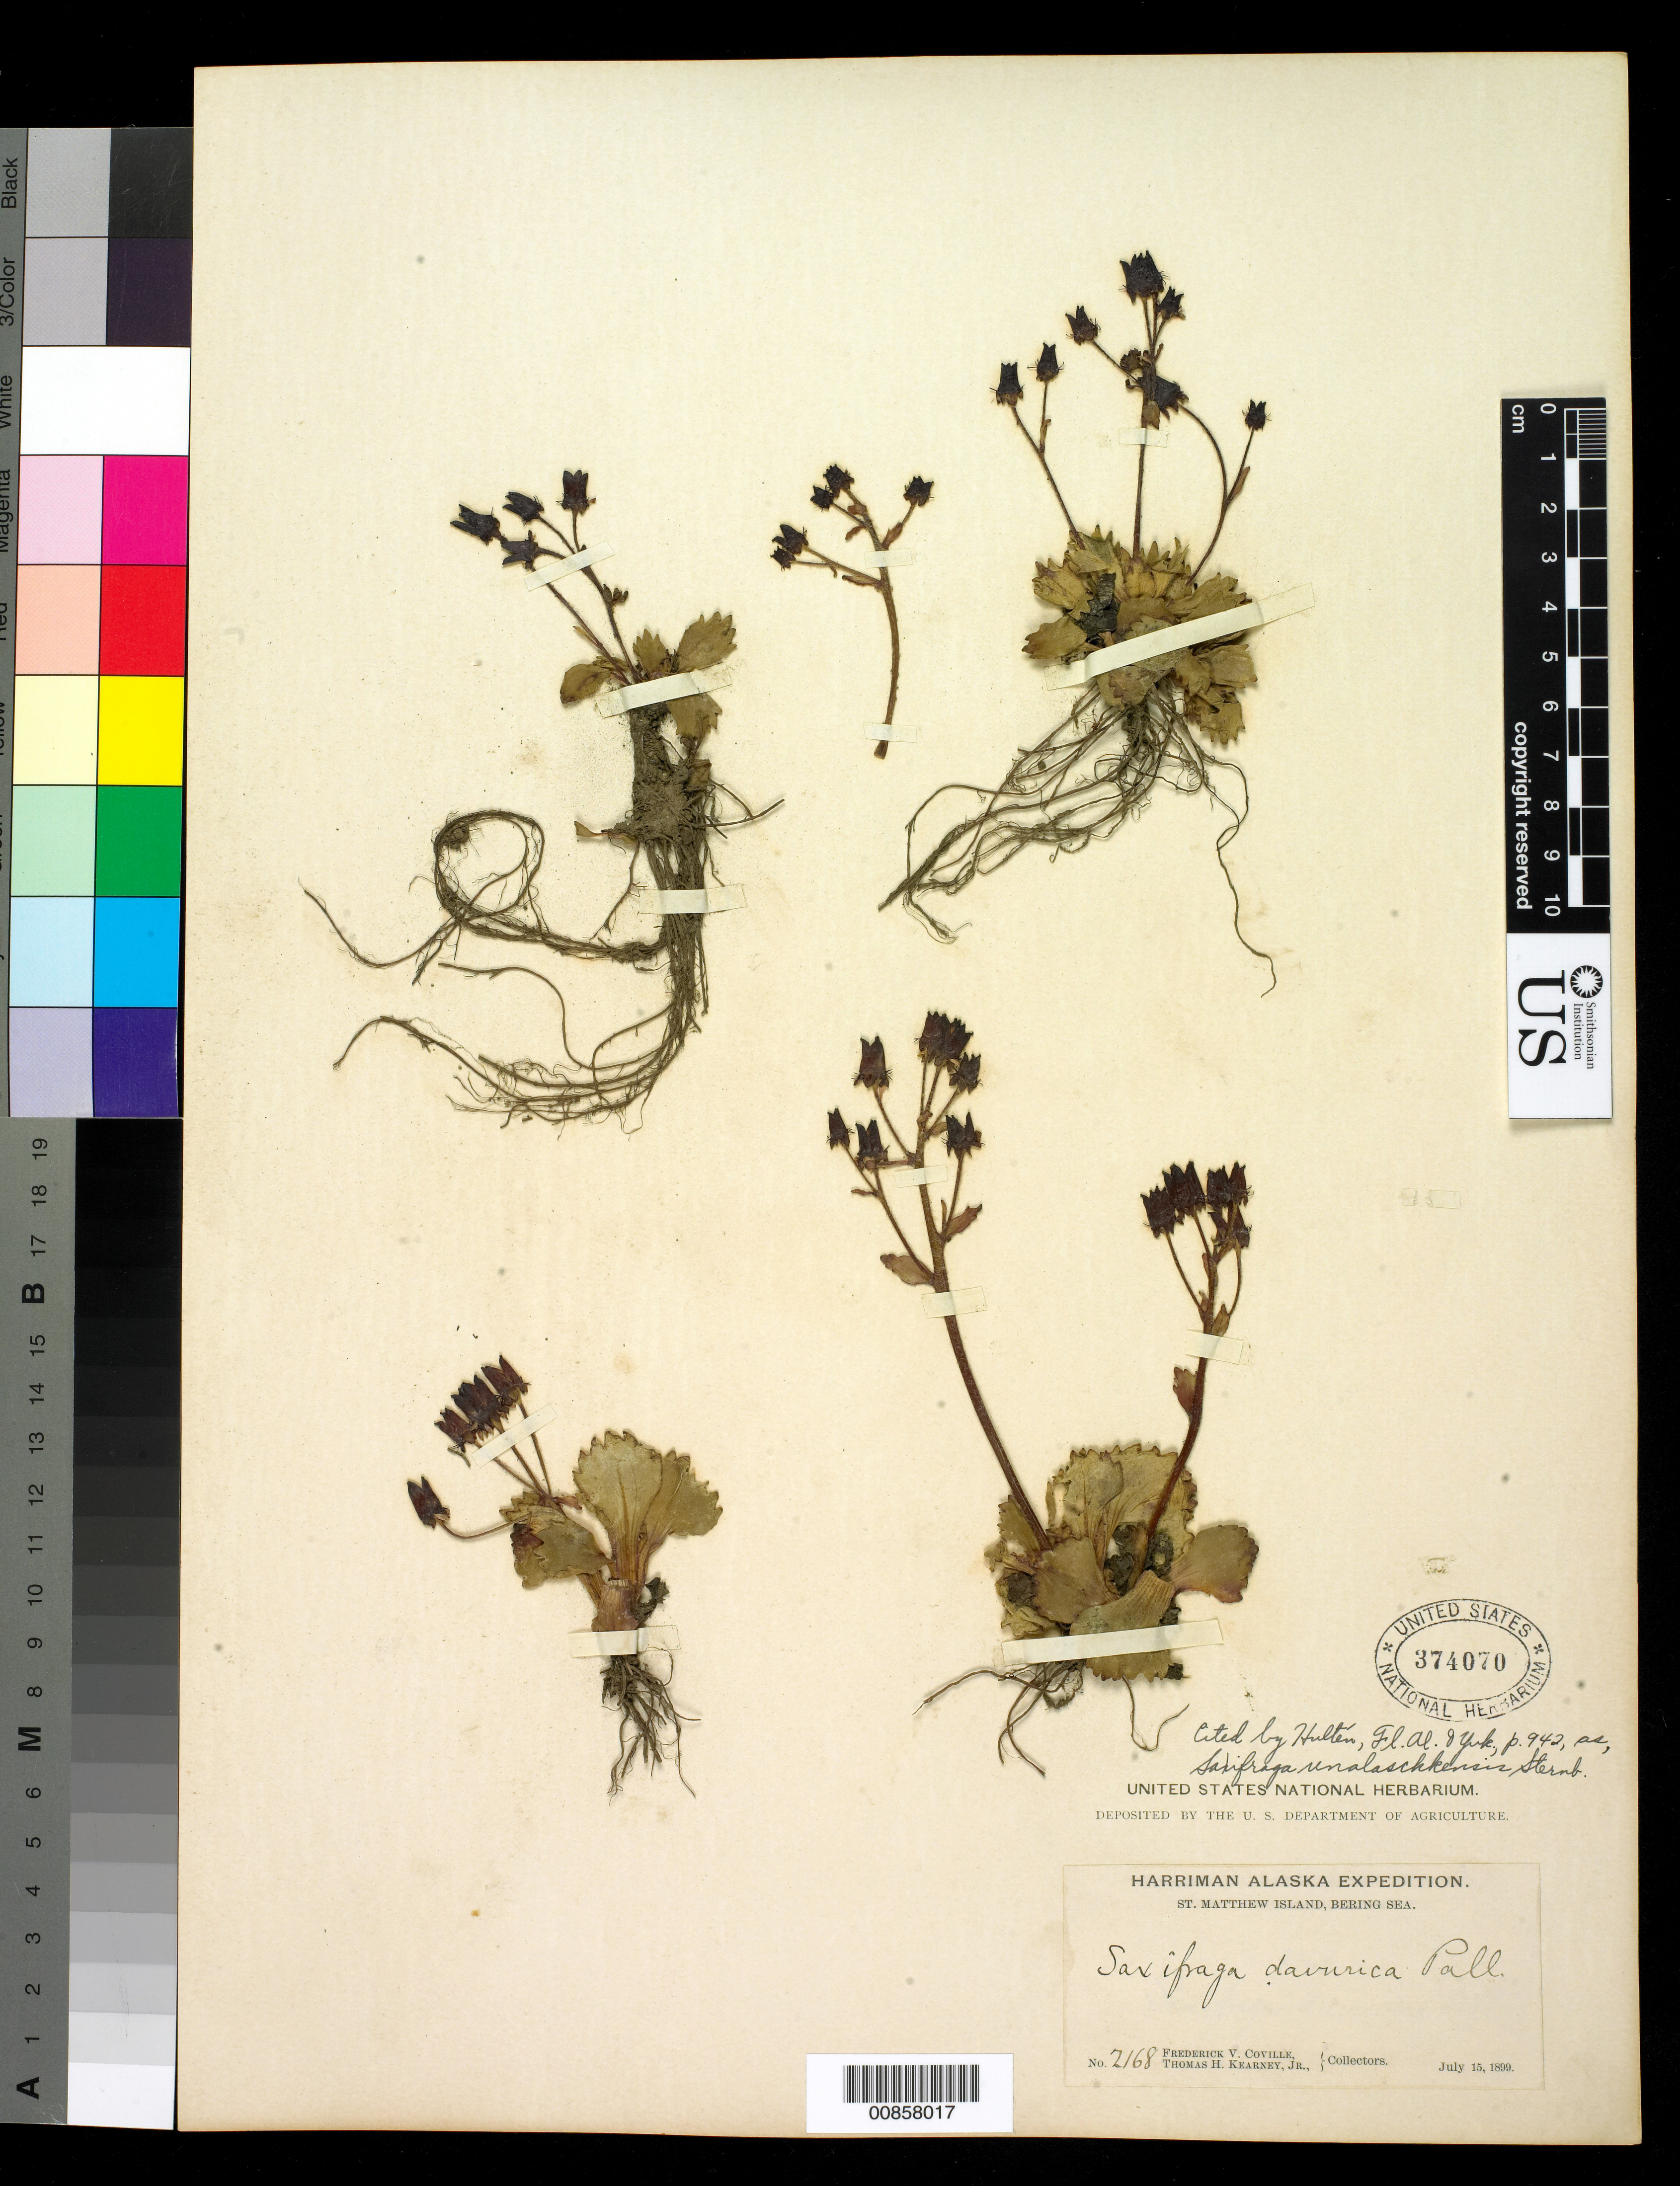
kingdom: Plantae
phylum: Tracheophyta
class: Magnoliopsida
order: Saxifragales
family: Saxifragaceae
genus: Micranthes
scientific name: Micranthes reflexa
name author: (Hook.) Small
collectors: F. V. Coville & T. H. Kearney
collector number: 2168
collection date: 1899-07-15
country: United States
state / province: Alaska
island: St. Matthew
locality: Bering Sea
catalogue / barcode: US 374070